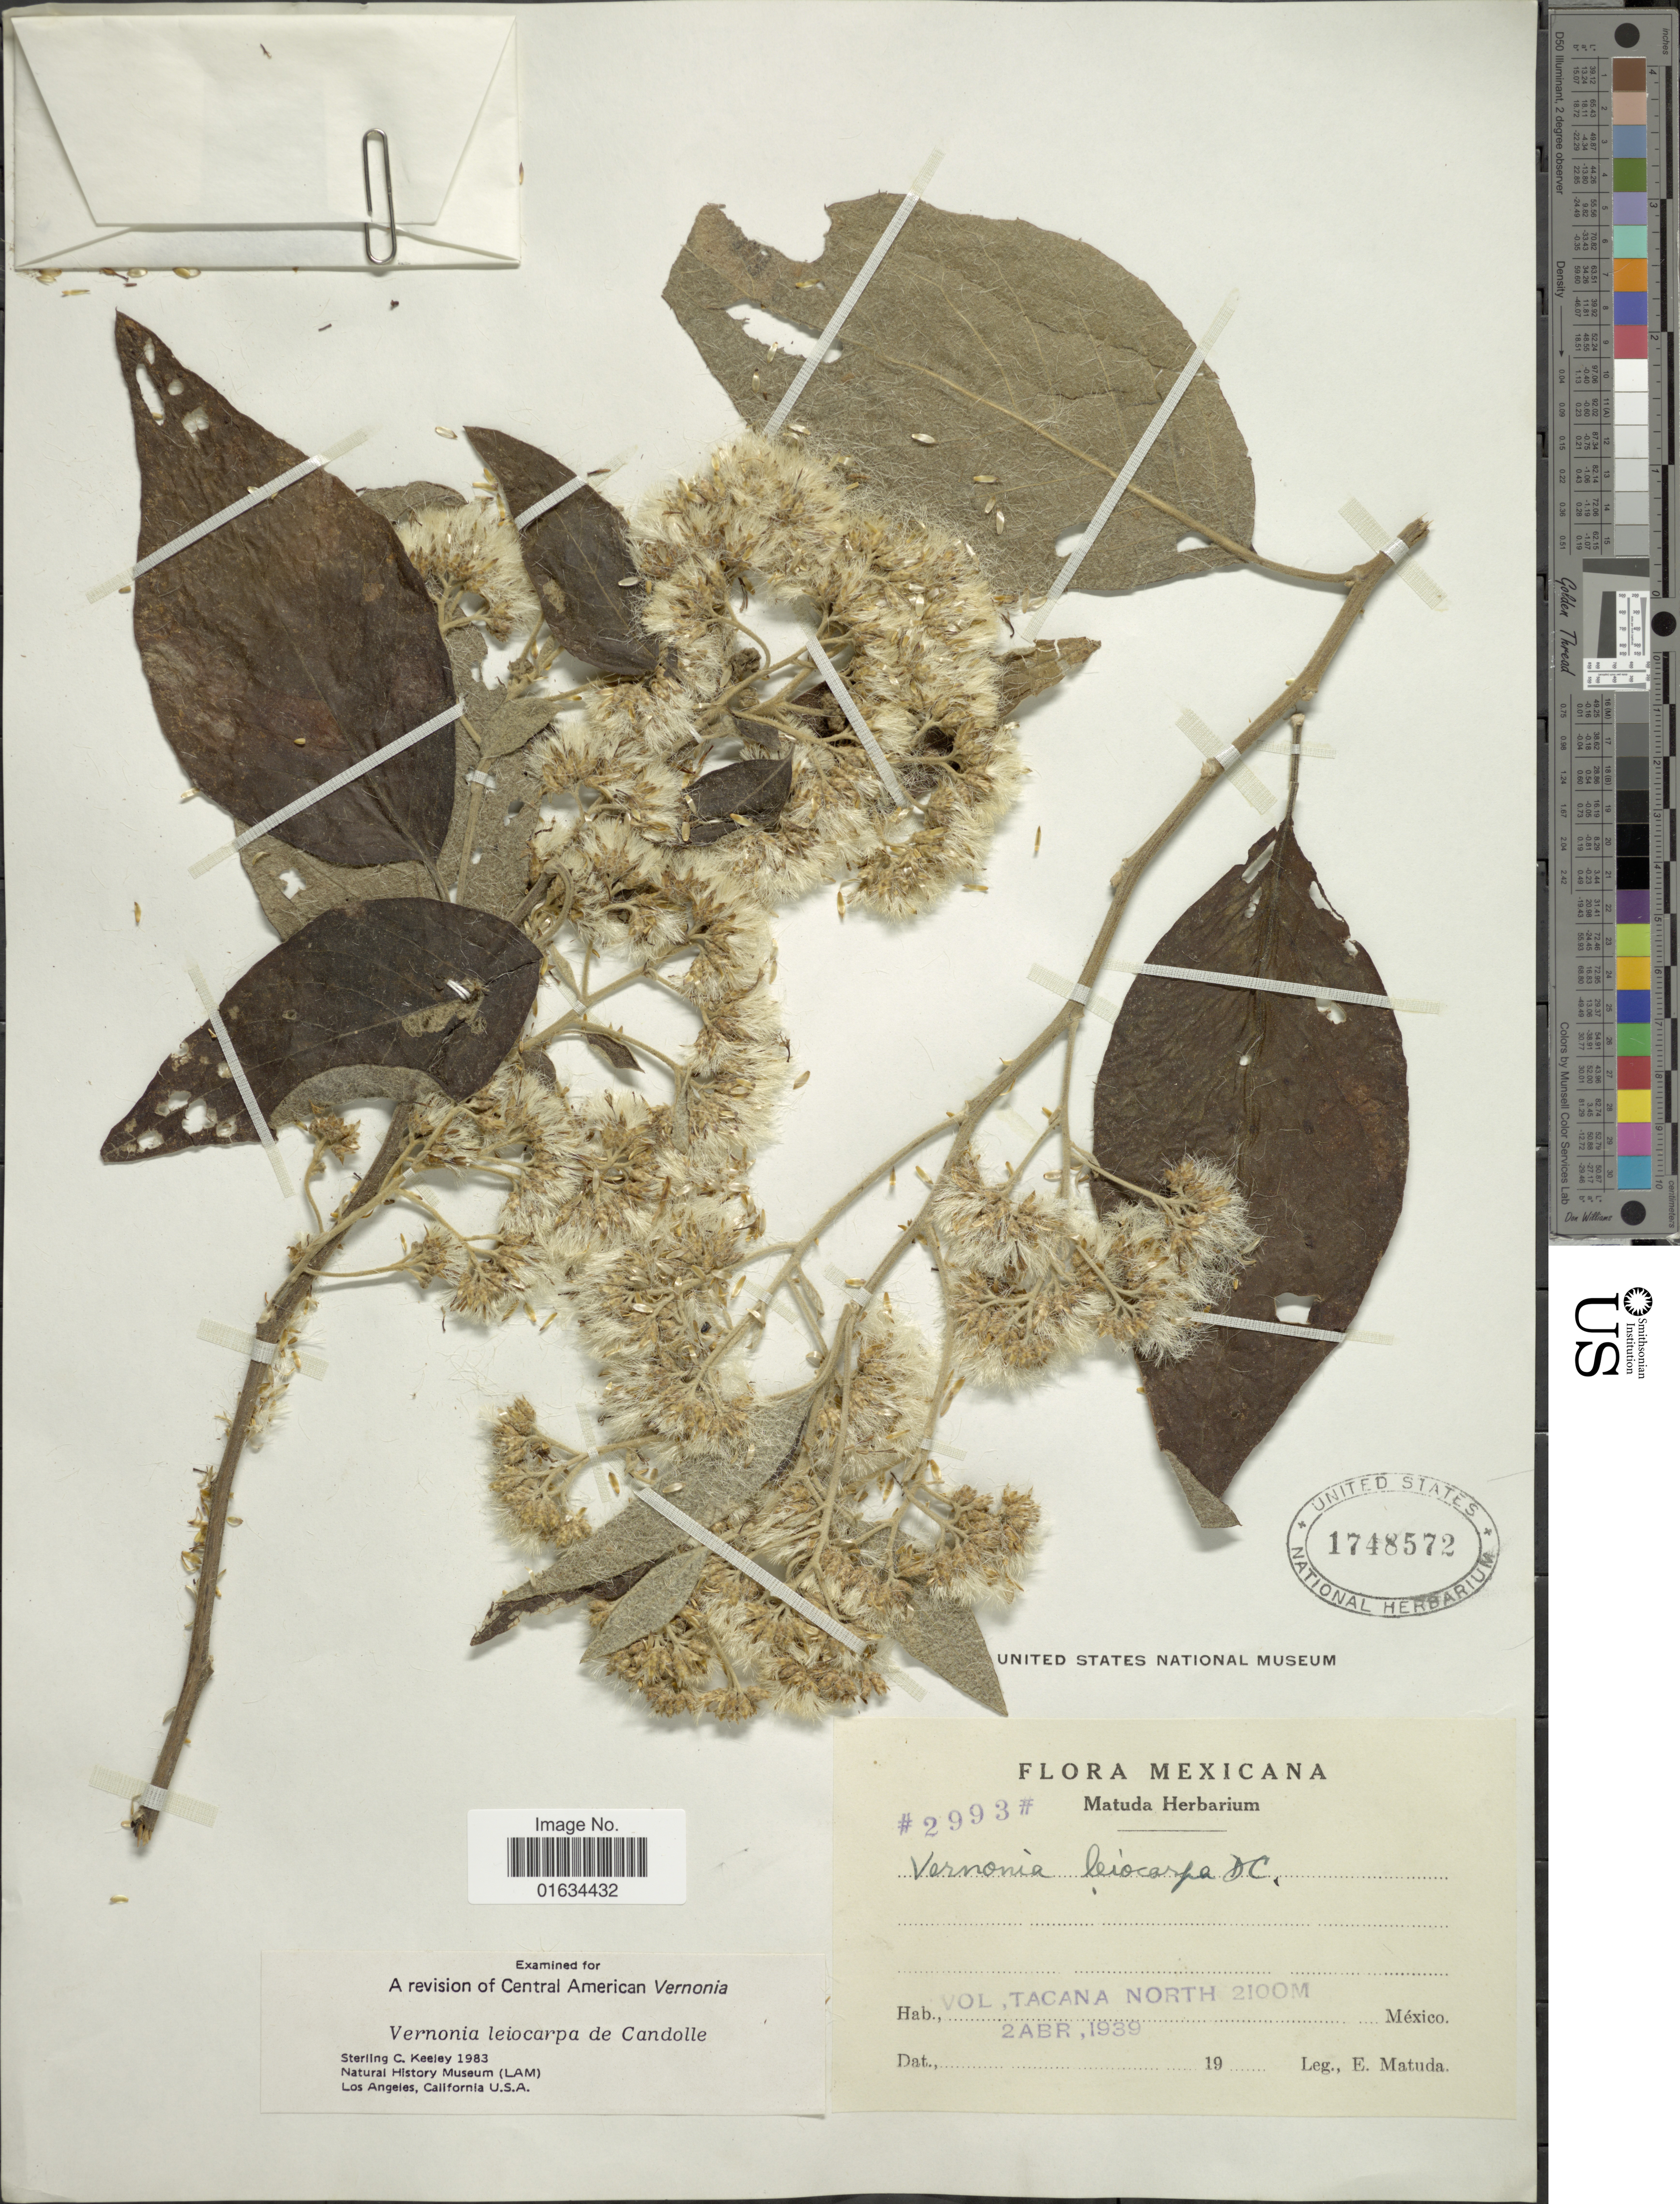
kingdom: Plantae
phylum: Tracheophyta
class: Magnoliopsida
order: Asterales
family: Asteraceae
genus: Eremosis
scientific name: Eremosis leiocarpa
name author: (DC.) Gleason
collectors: E. Matuda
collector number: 2993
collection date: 1939-04-02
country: Mexico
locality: Vol Tacana North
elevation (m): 2100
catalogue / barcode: US 1748572